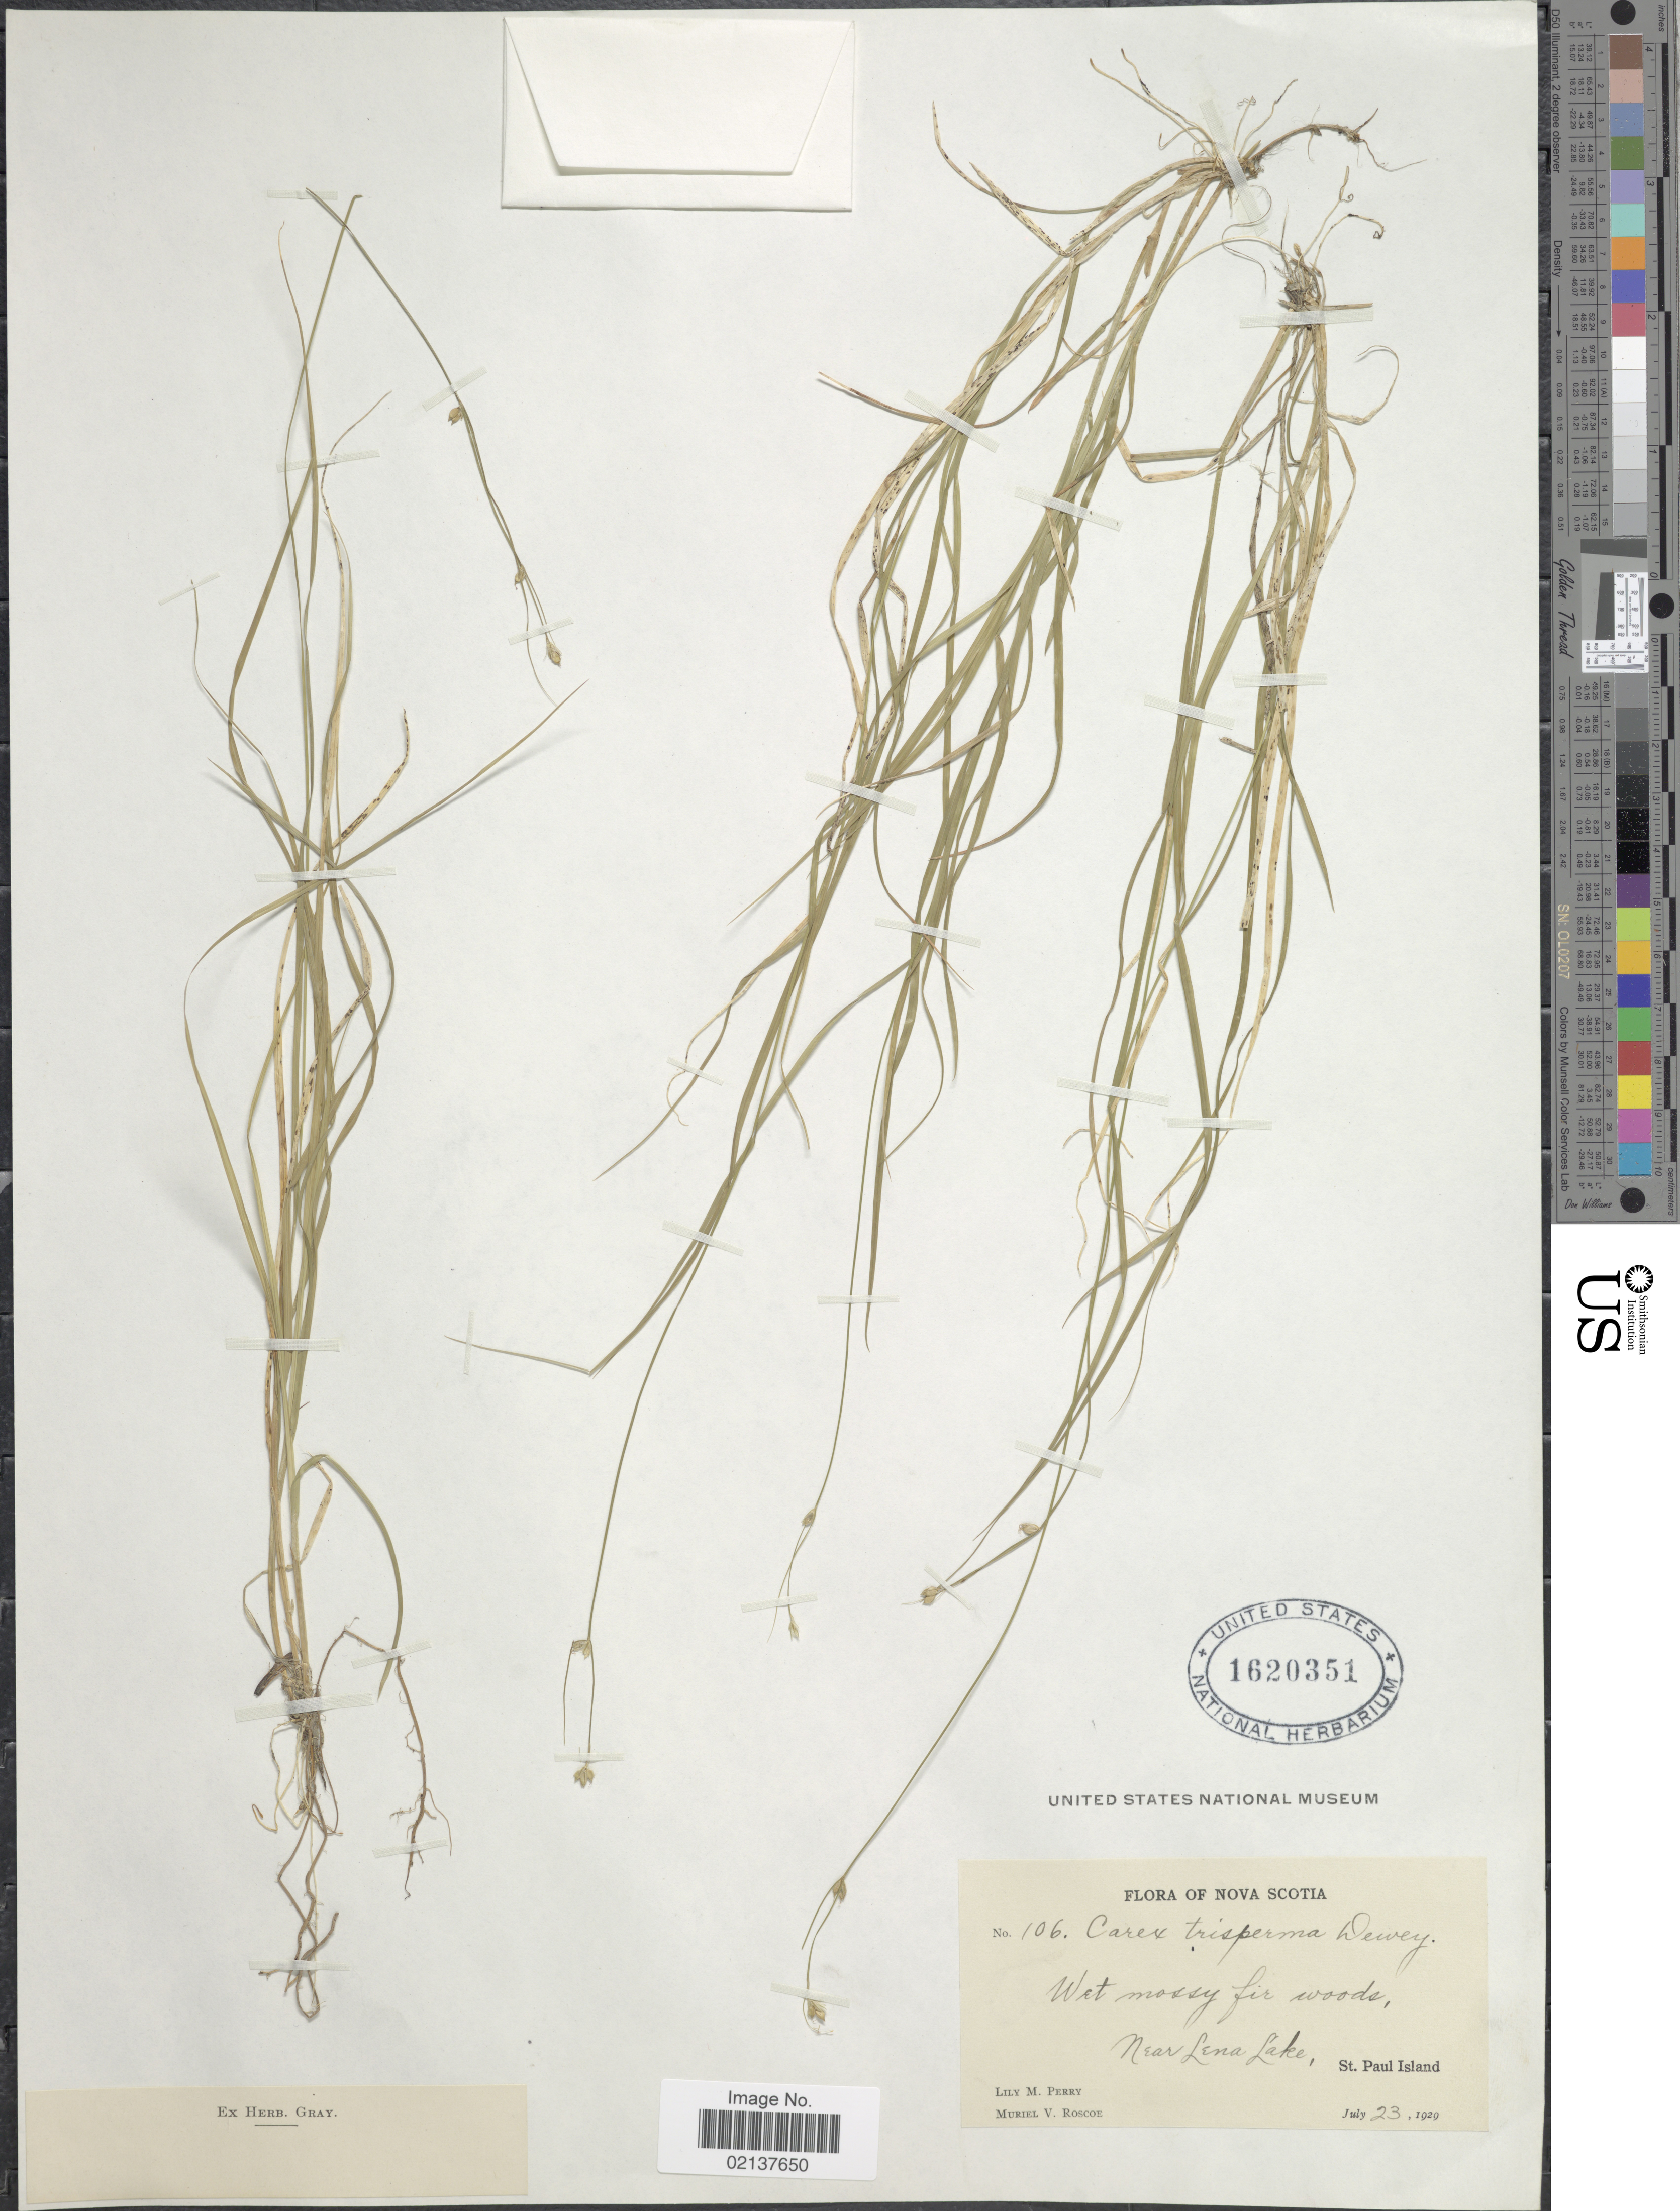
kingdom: Plantae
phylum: Tracheophyta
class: Liliopsida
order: Poales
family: Cyperaceae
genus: Carex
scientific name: Carex trisperma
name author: Dewey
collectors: L. M. Perry & M. Roscoe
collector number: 106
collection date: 1929-07-23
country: Canada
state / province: Nova Scotia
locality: Near Lena Lake, St. Paul Island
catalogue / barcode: US 1620351